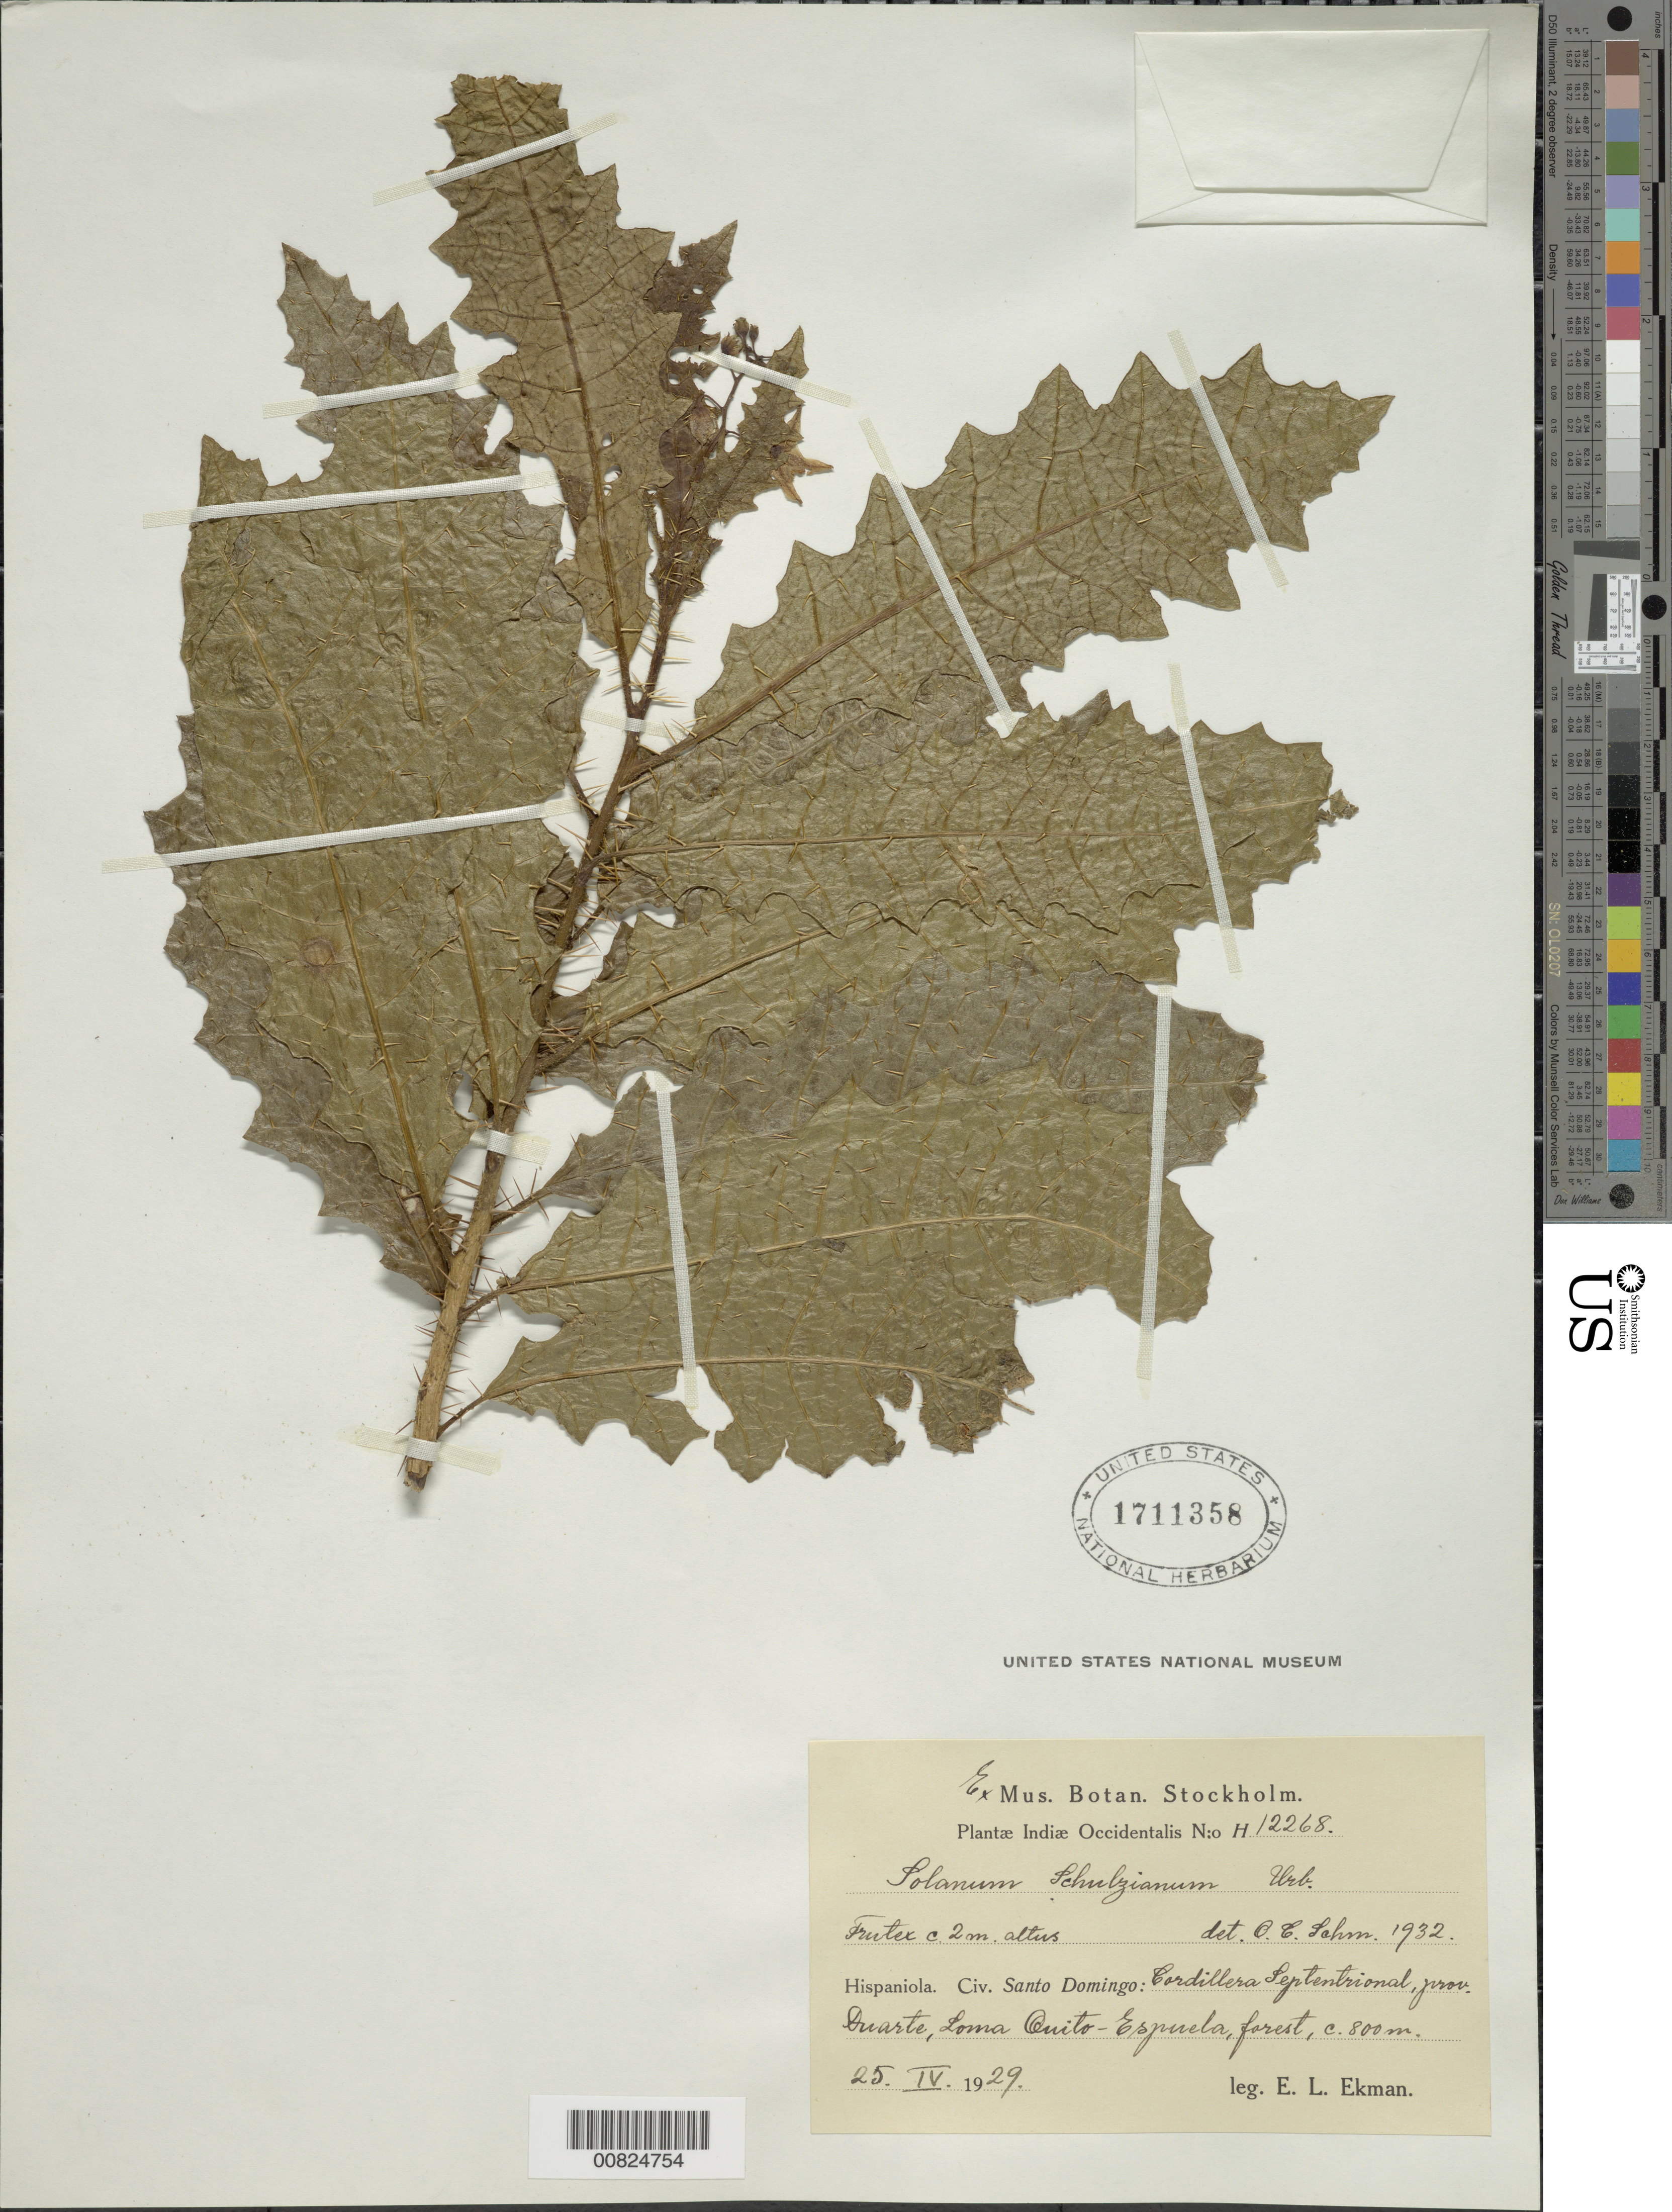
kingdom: Plantae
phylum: Tracheophyta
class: Magnoliopsida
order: Solanales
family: Solanaceae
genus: Solanum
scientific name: Solanum schulzianum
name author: Urb.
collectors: E. L. Ekman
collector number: H 12268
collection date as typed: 25 Apr 1929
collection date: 1929-04-25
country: Dominican Republic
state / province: Duarte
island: Hispaniola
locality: Cordillera Septentrional, Loma Quito-Espuela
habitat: Forest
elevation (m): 800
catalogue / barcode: US 1711358